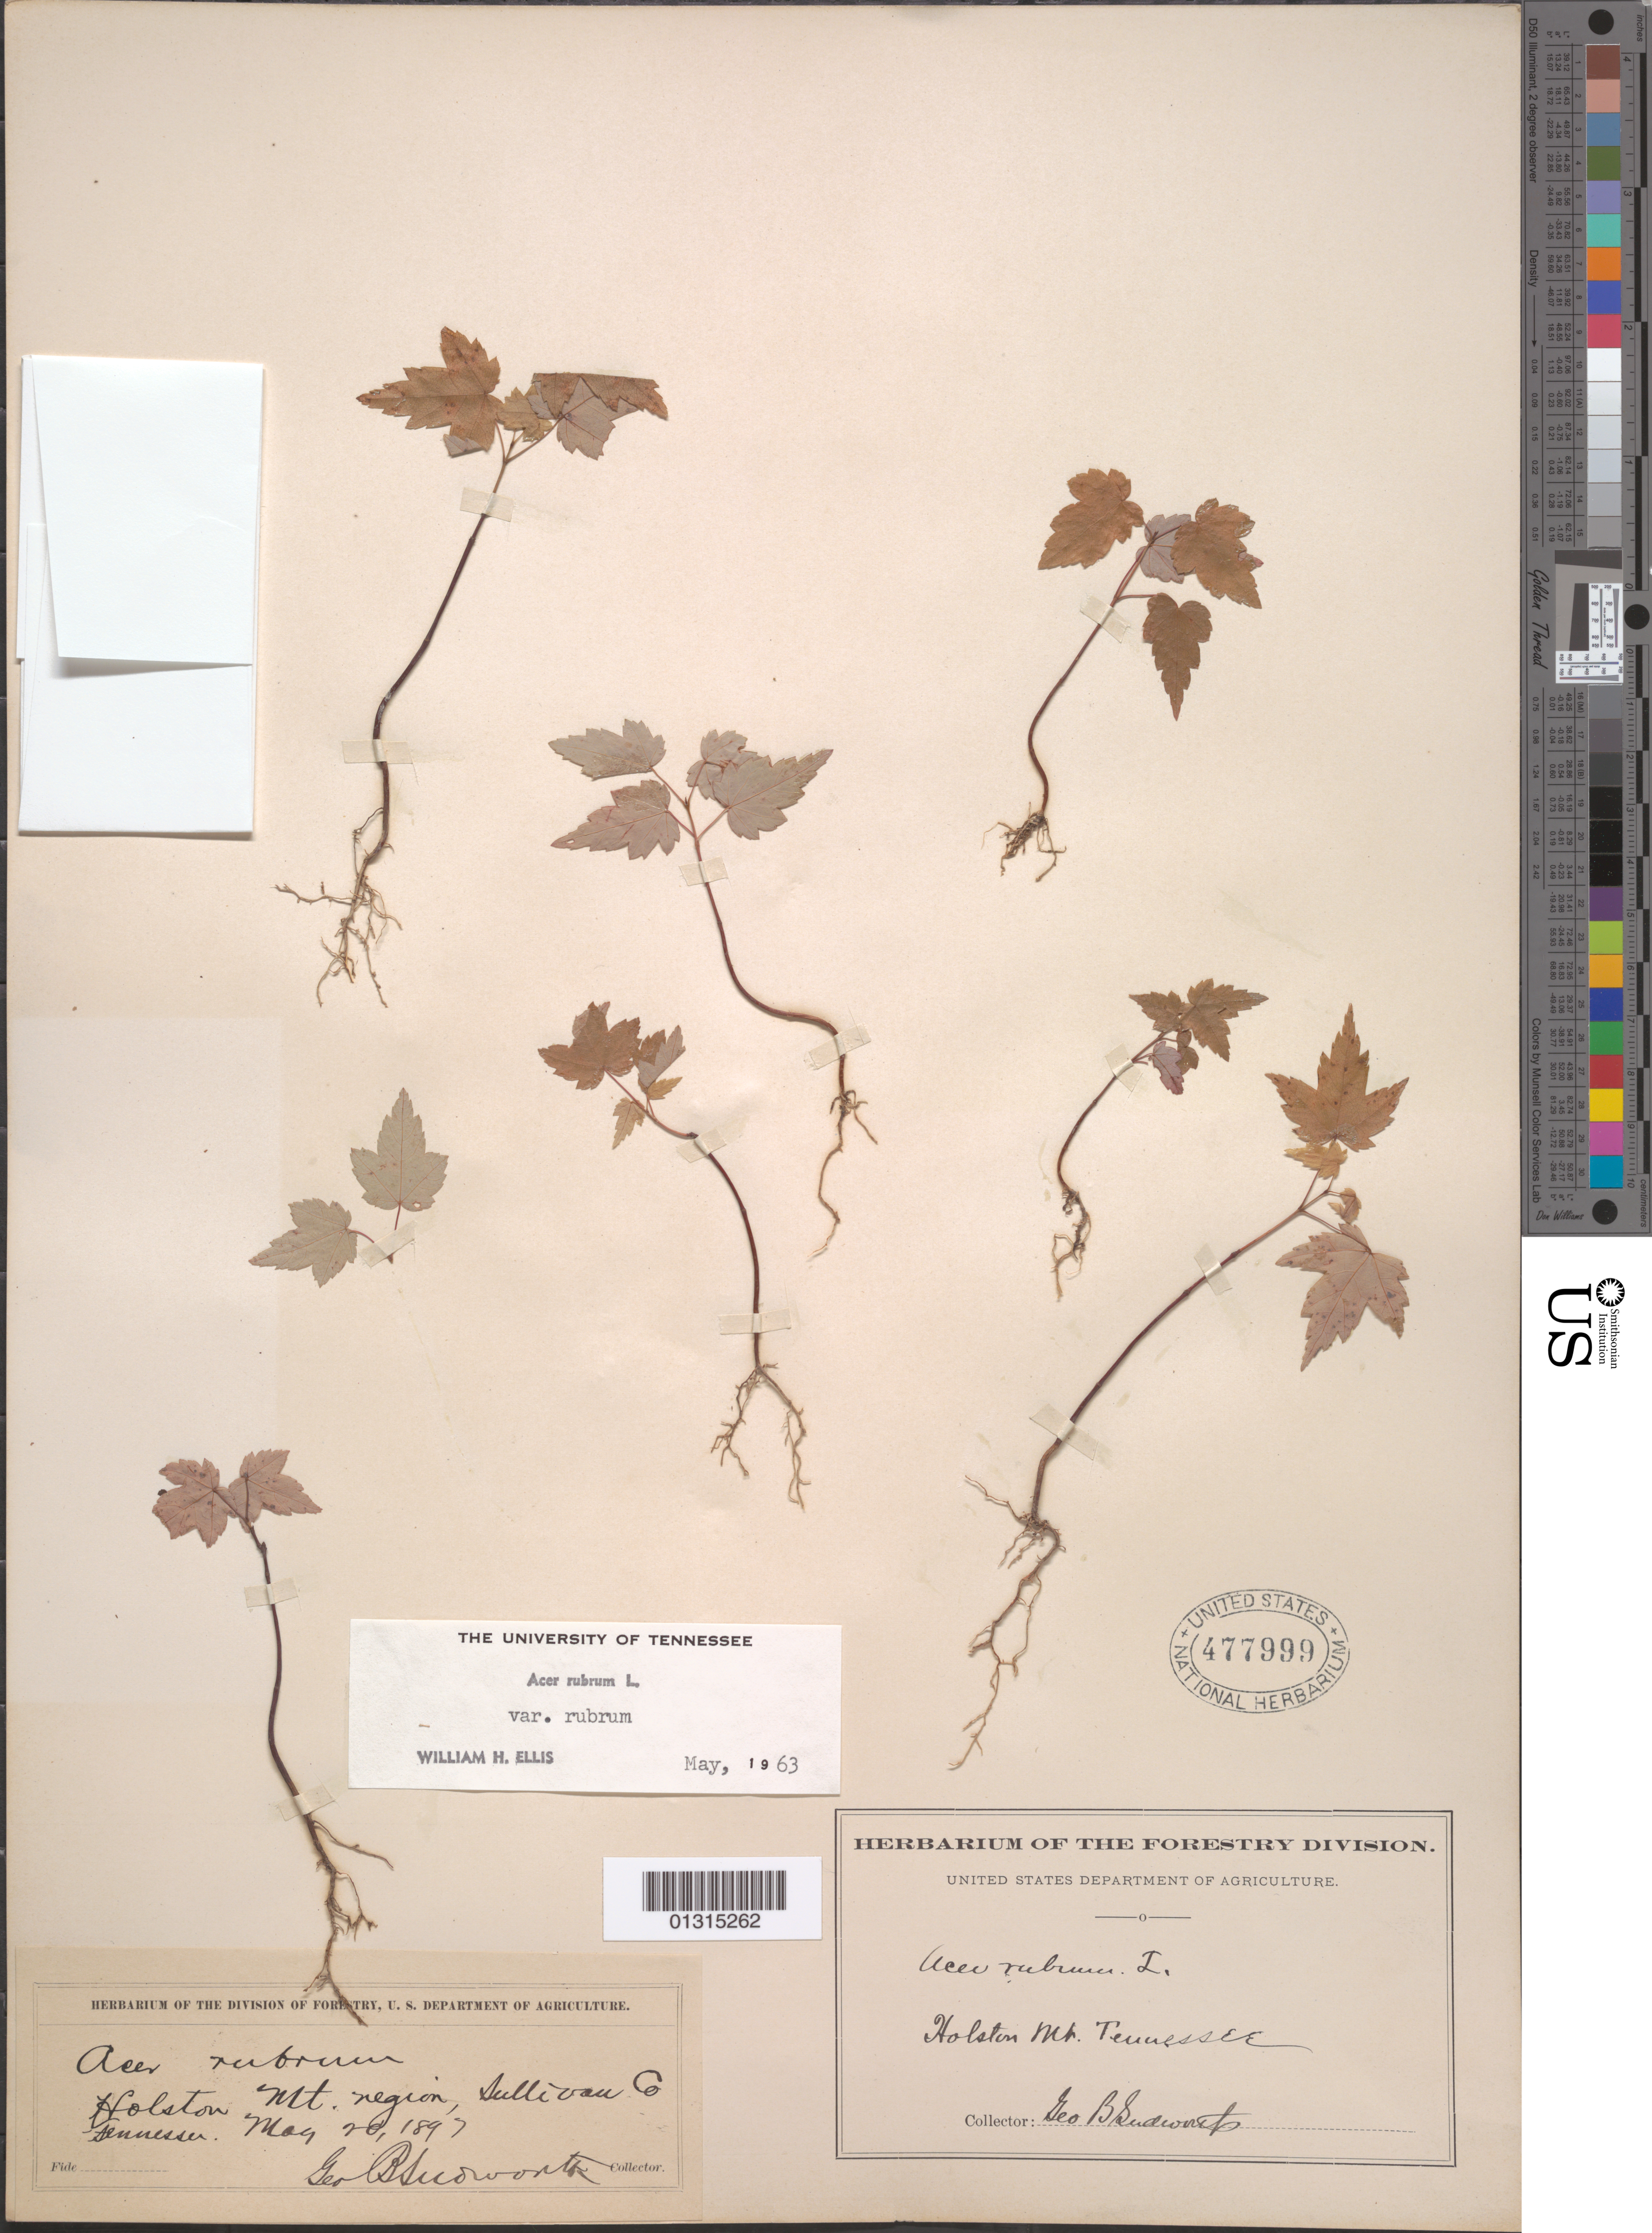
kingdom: Plantae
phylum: Tracheophyta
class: Magnoliopsida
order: Sapindales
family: Sapindaceae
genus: Acer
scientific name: Acer rubrum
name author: L.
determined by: Ellis, W. H.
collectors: G. B. Sudworth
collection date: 1897-05-20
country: United States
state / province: Tennessee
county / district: Sullivan County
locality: Sullivan County, Holston Mt. region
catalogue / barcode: US 477999